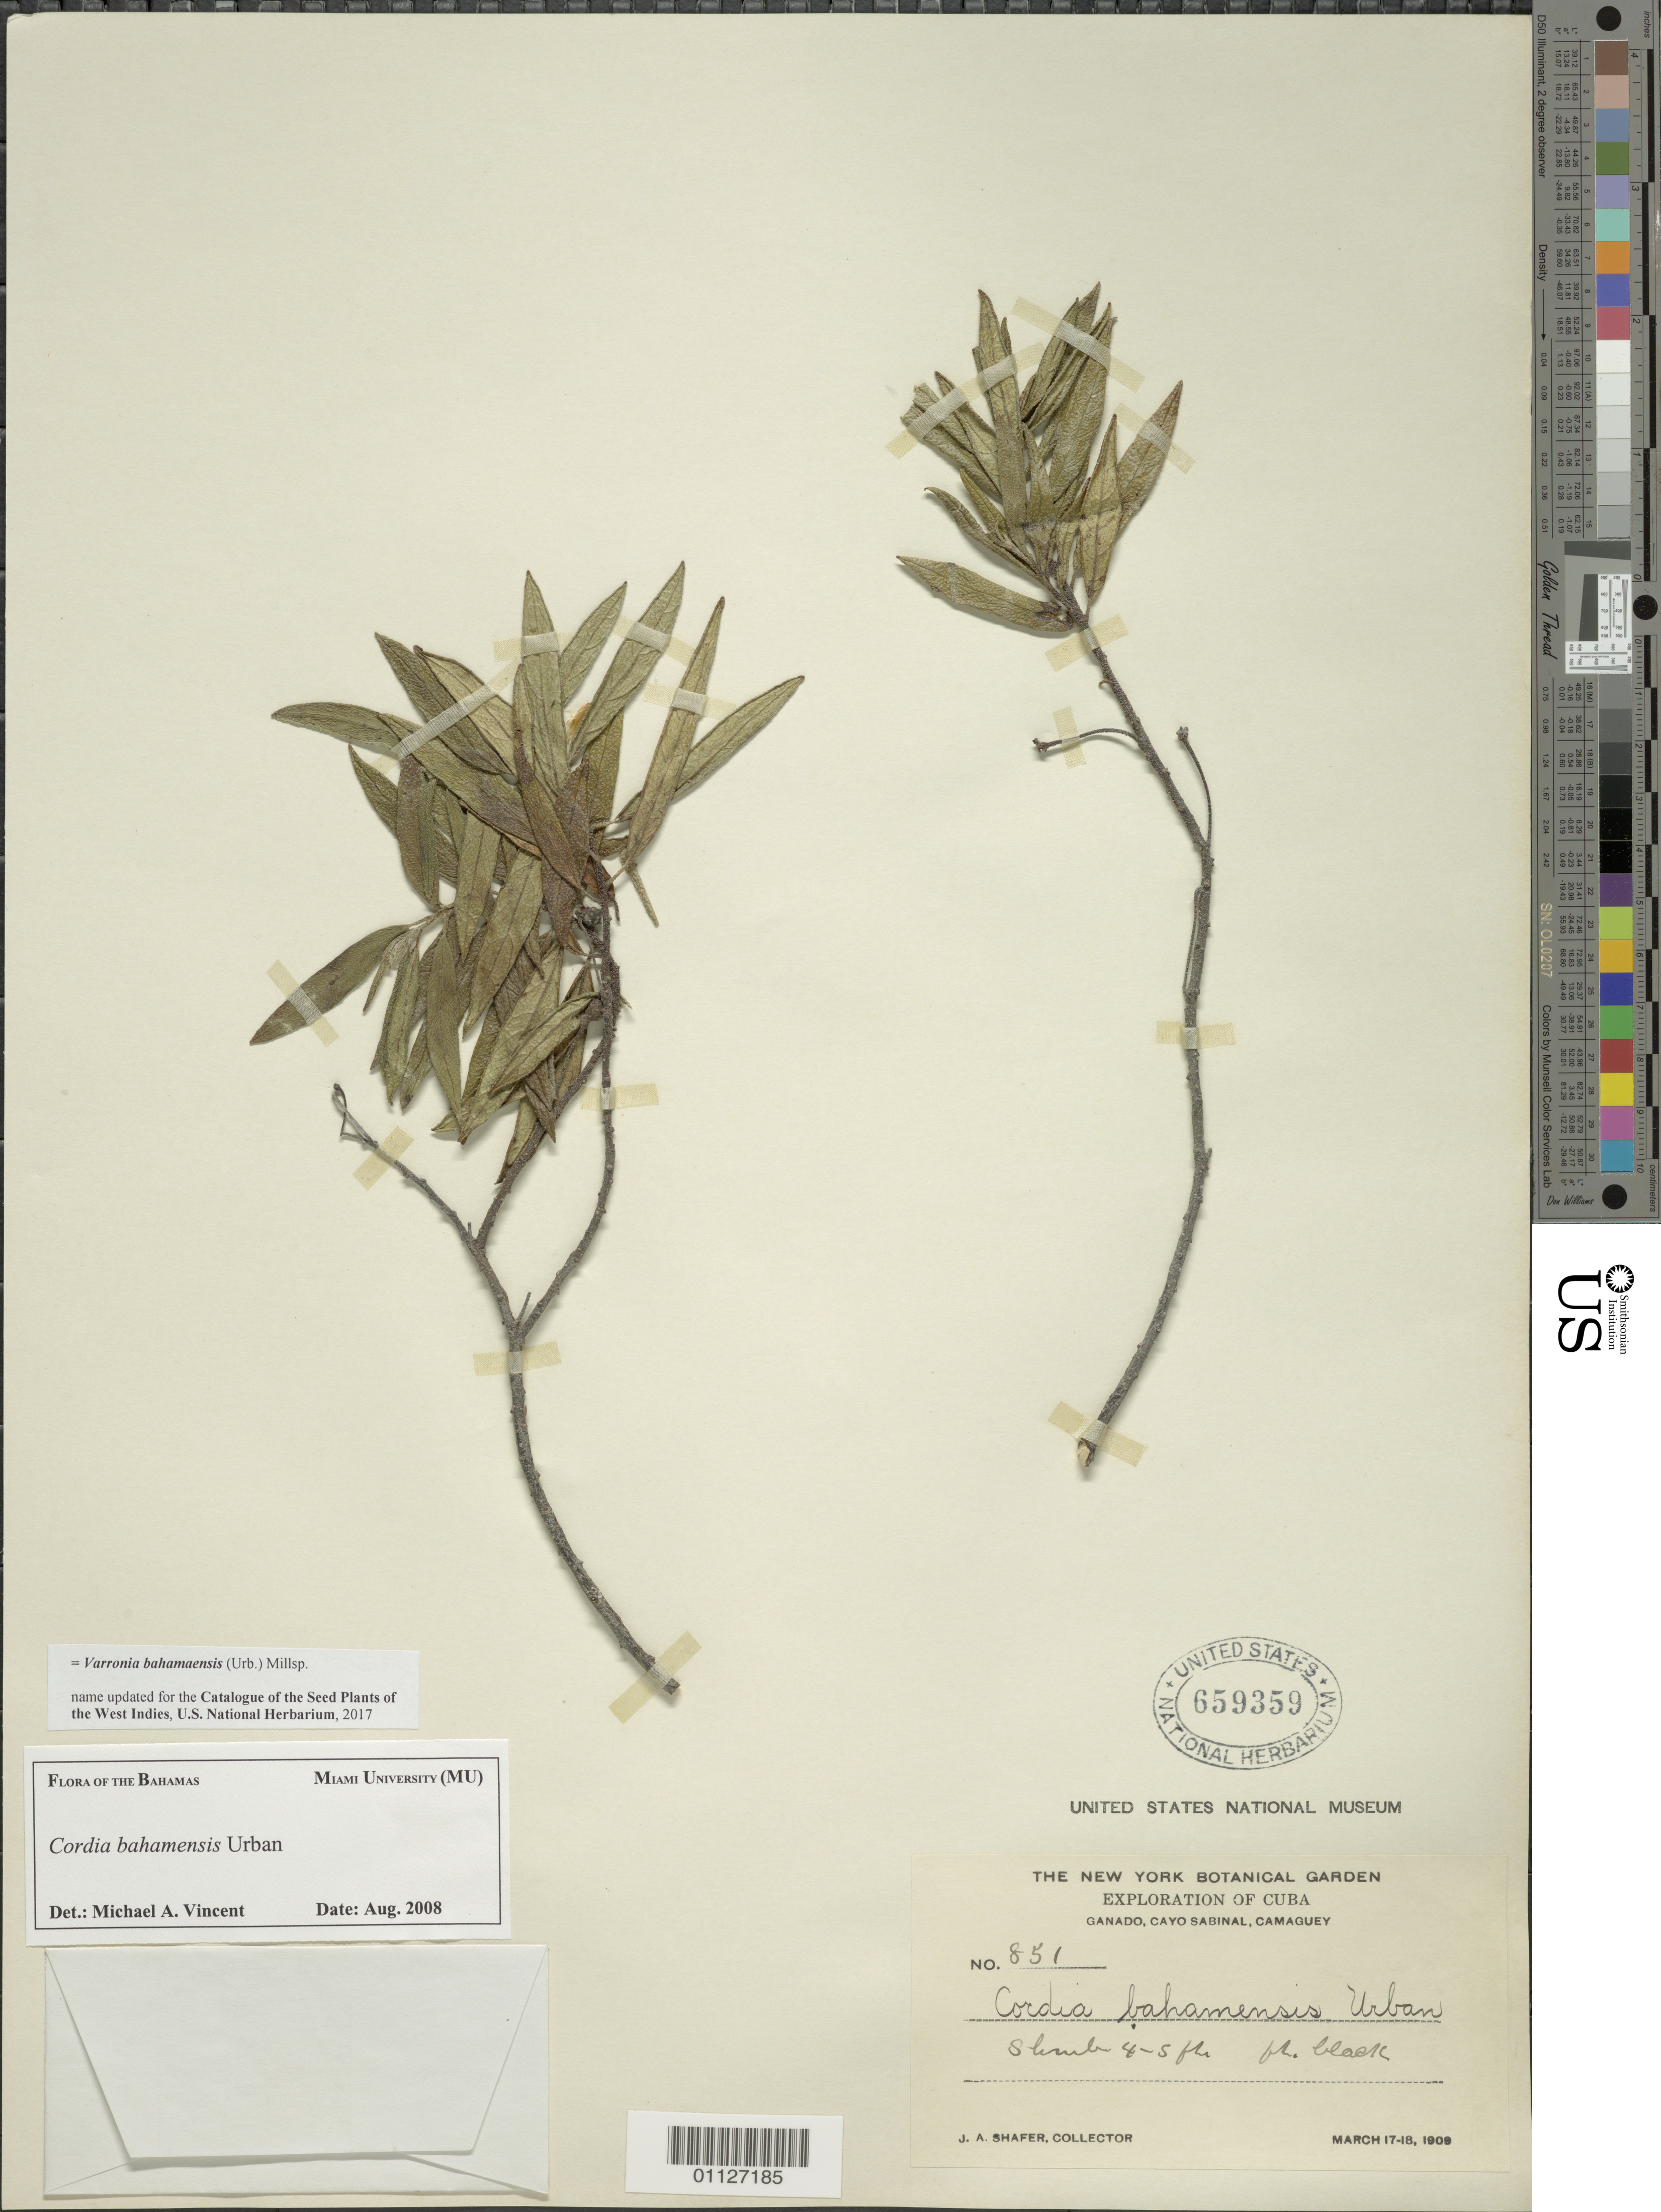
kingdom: Plantae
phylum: Tracheophyta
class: Magnoliopsida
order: Boraginales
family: Cordiaceae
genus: Varronia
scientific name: Varronia bahamensis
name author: (Urb.) Millsp.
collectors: J. A. Shafer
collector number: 851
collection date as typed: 17 Mar 1909 to 18 Mar 1909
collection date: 1909-03-17/1909-03-18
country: Cuba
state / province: Camagüey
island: Cuba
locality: Ganado, Cayo Sabinal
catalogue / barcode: US 659359